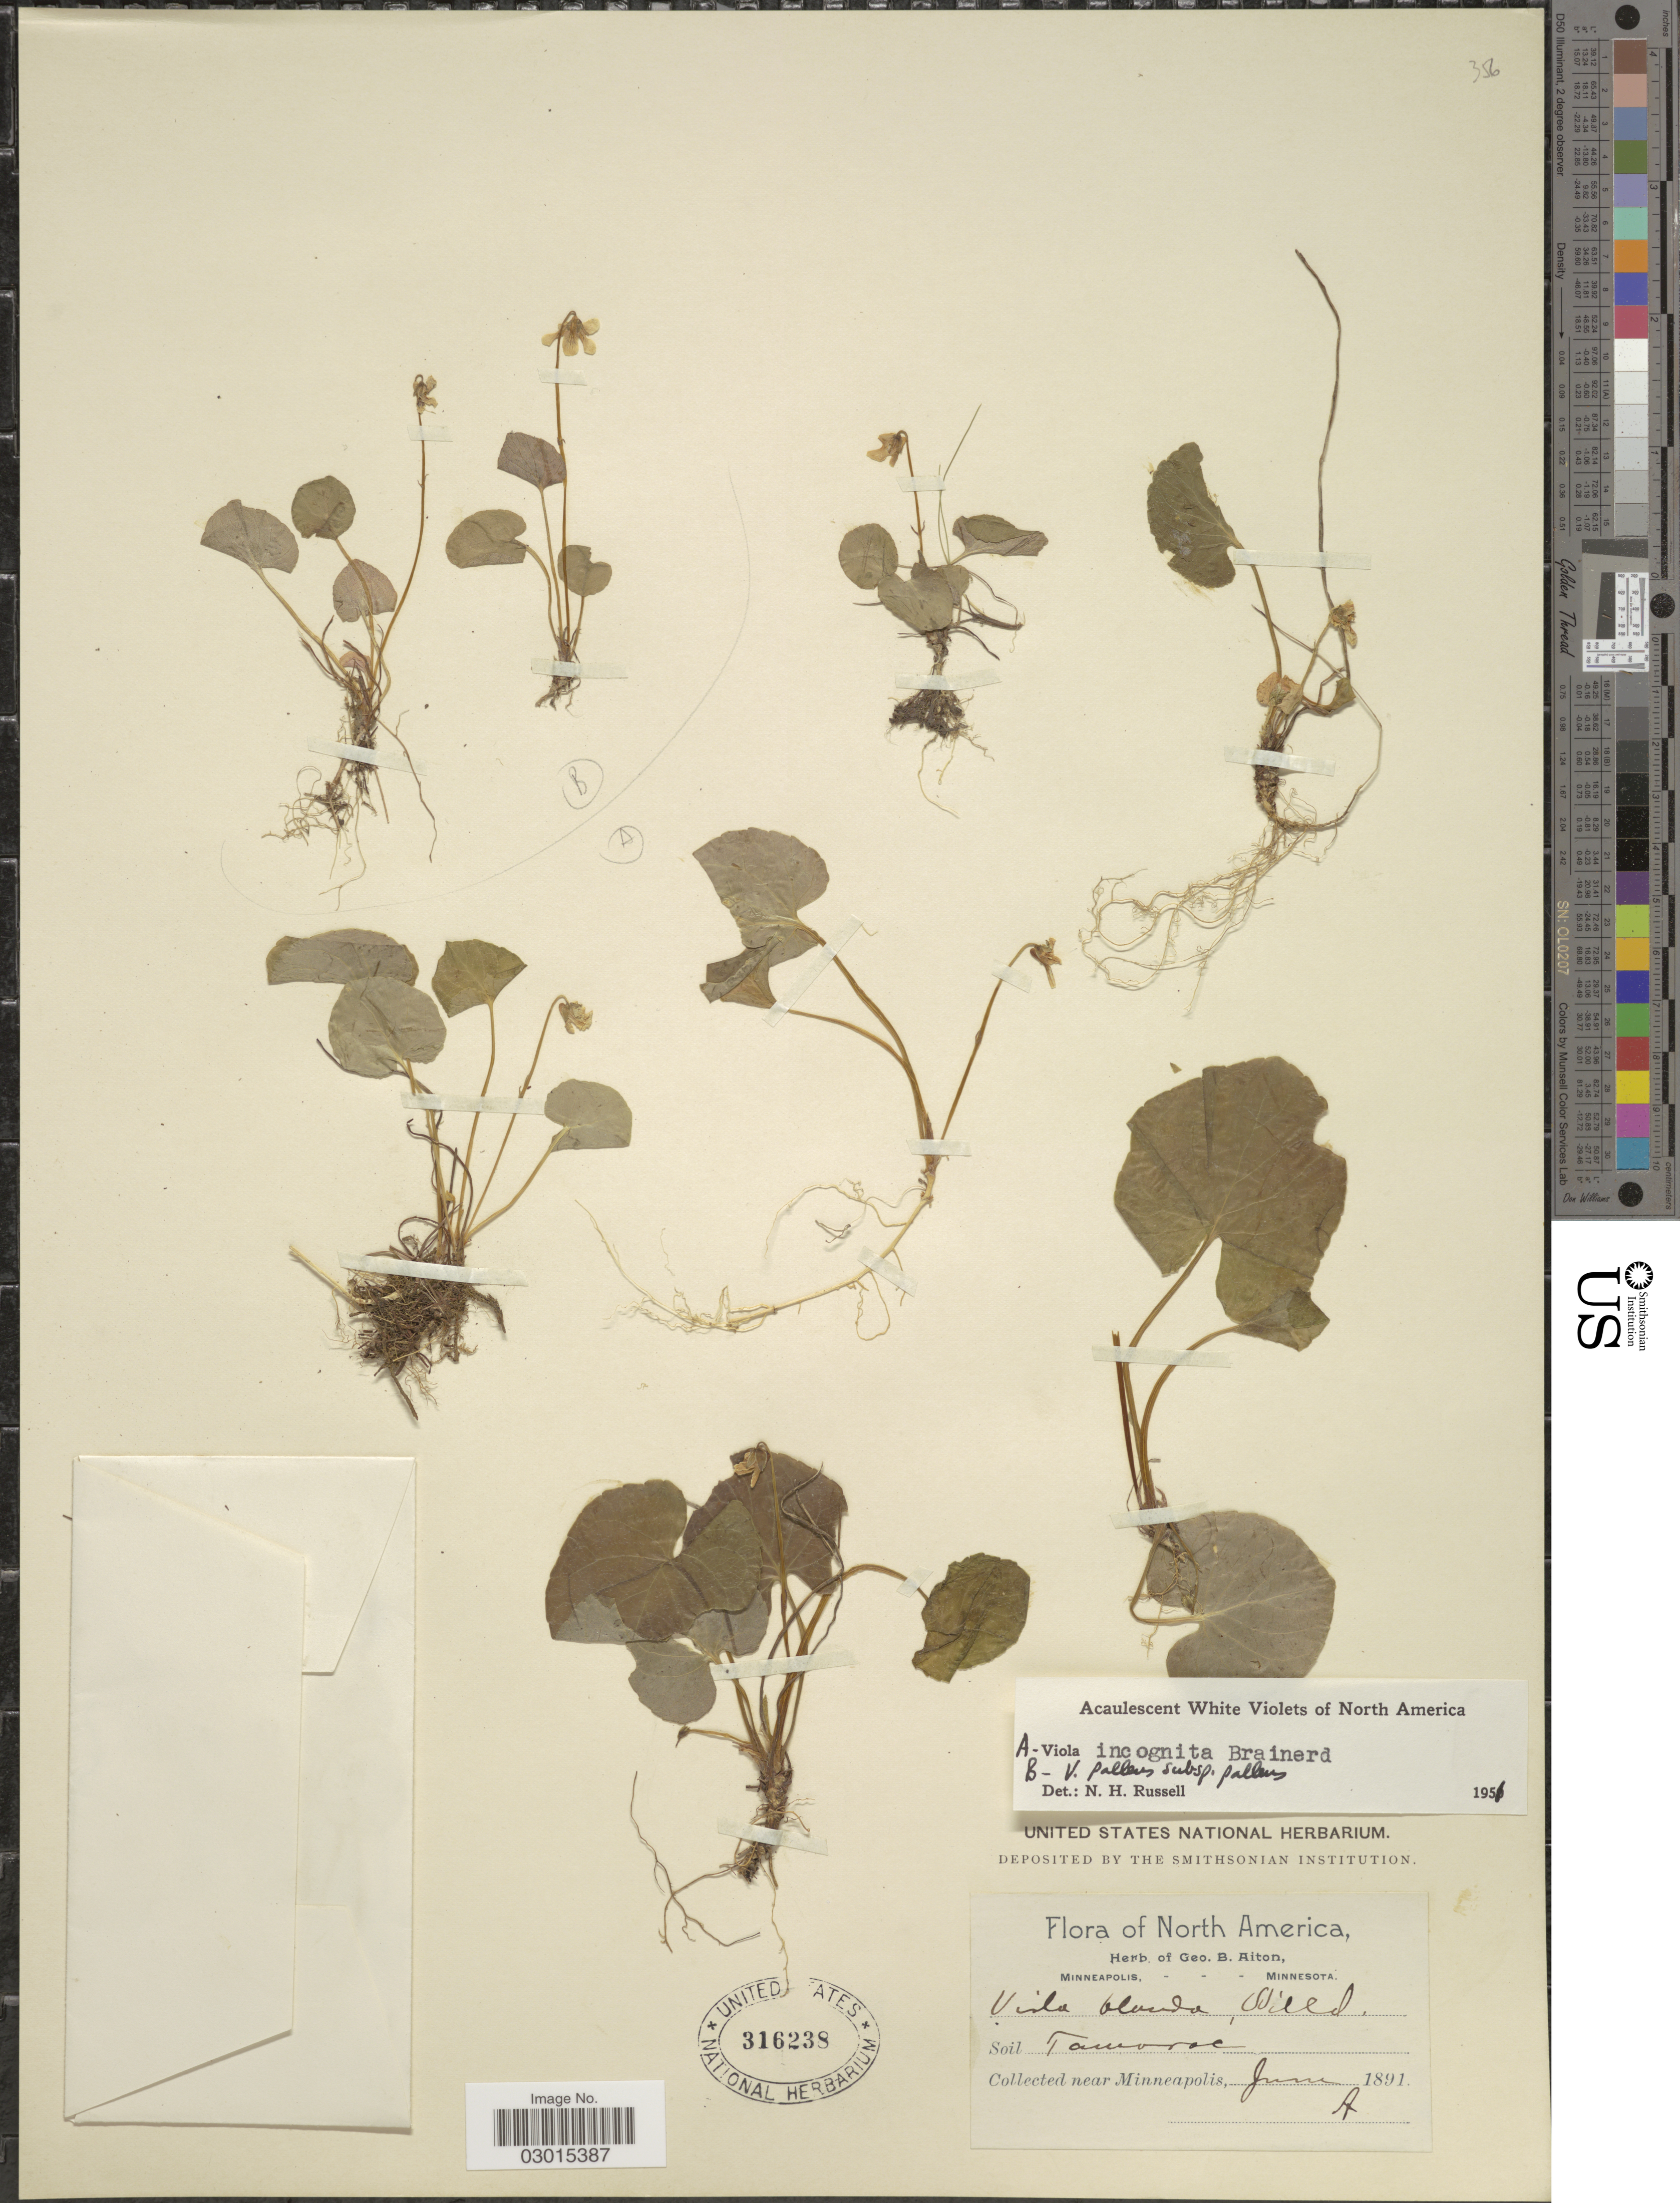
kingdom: Plantae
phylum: Tracheophyta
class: Magnoliopsida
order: Malpighiales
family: Violaceae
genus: Viola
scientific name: Viola incognita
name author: Brainerd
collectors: G. B. Aiton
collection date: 1891-06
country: United States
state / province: Minnesota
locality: Minneapolis.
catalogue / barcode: US 316238